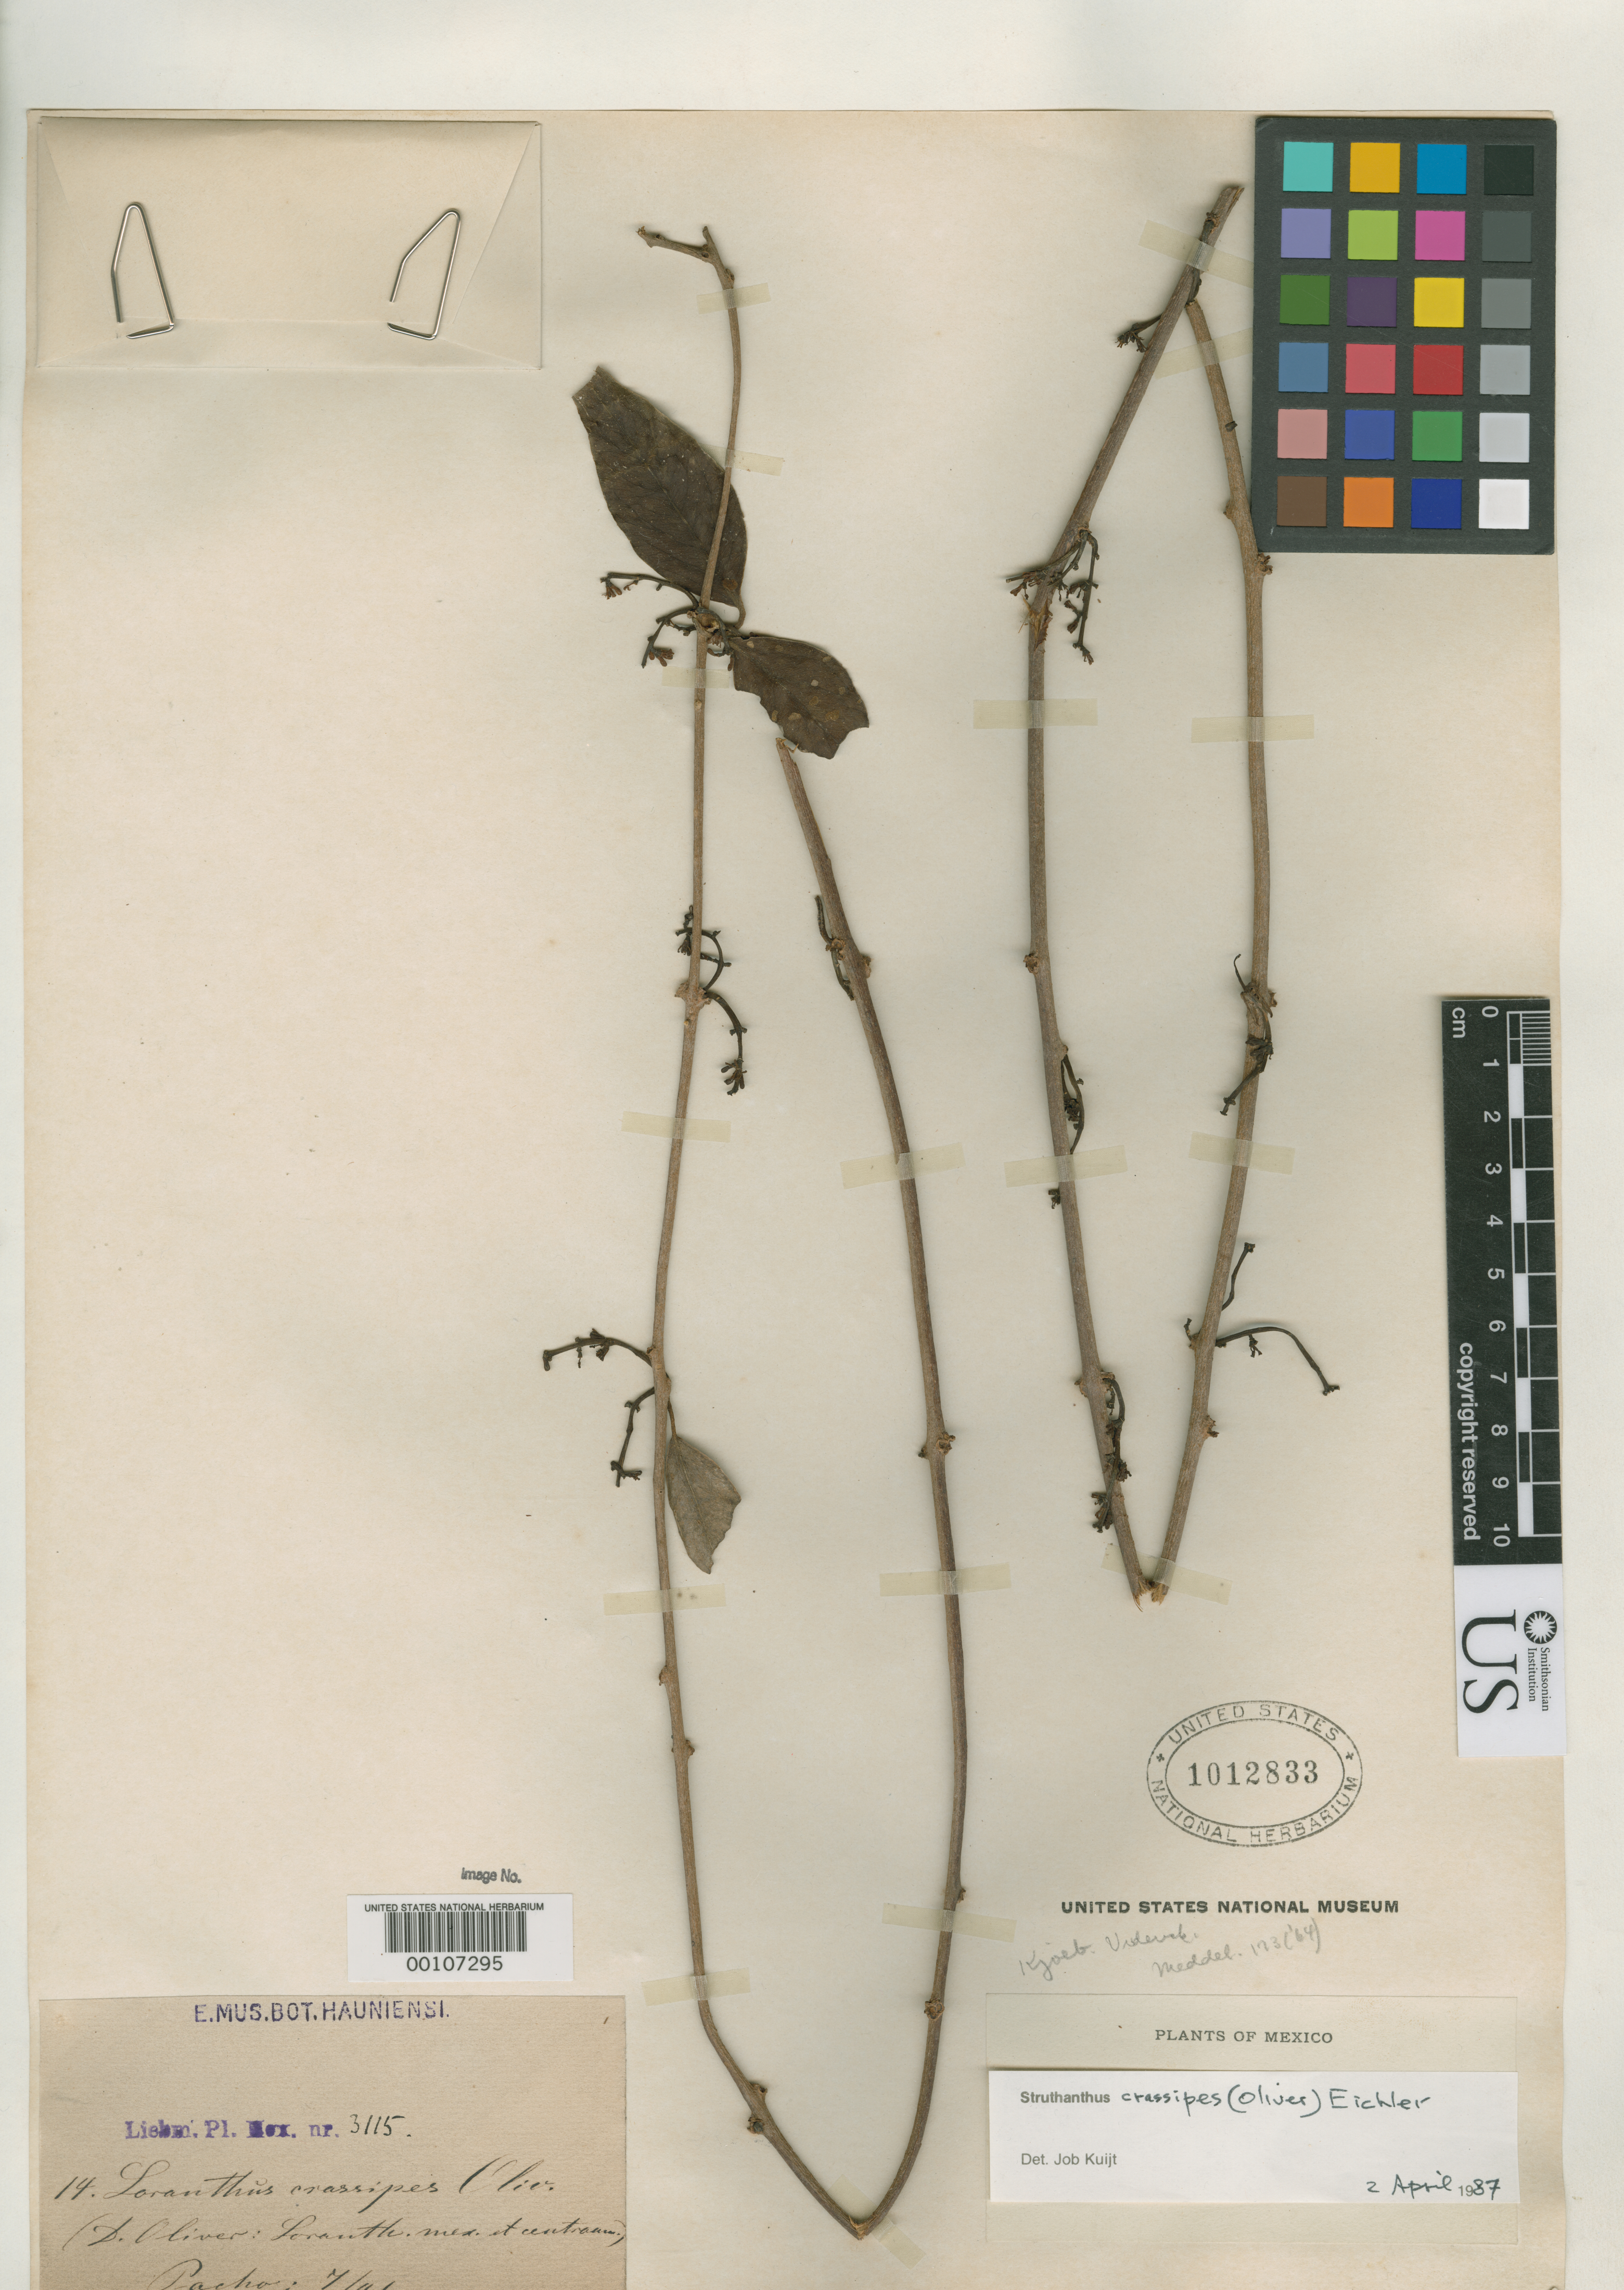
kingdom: Plantae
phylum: Tracheophyta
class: Magnoliopsida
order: Santalales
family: Loranthaceae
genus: Loranthus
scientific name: Loranthus crassipes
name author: Oliv.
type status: Type Collection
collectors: F. M. Liebmann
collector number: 3115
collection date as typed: Jul 1841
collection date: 1841-07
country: Mexico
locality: Pacho.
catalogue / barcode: US 1012833